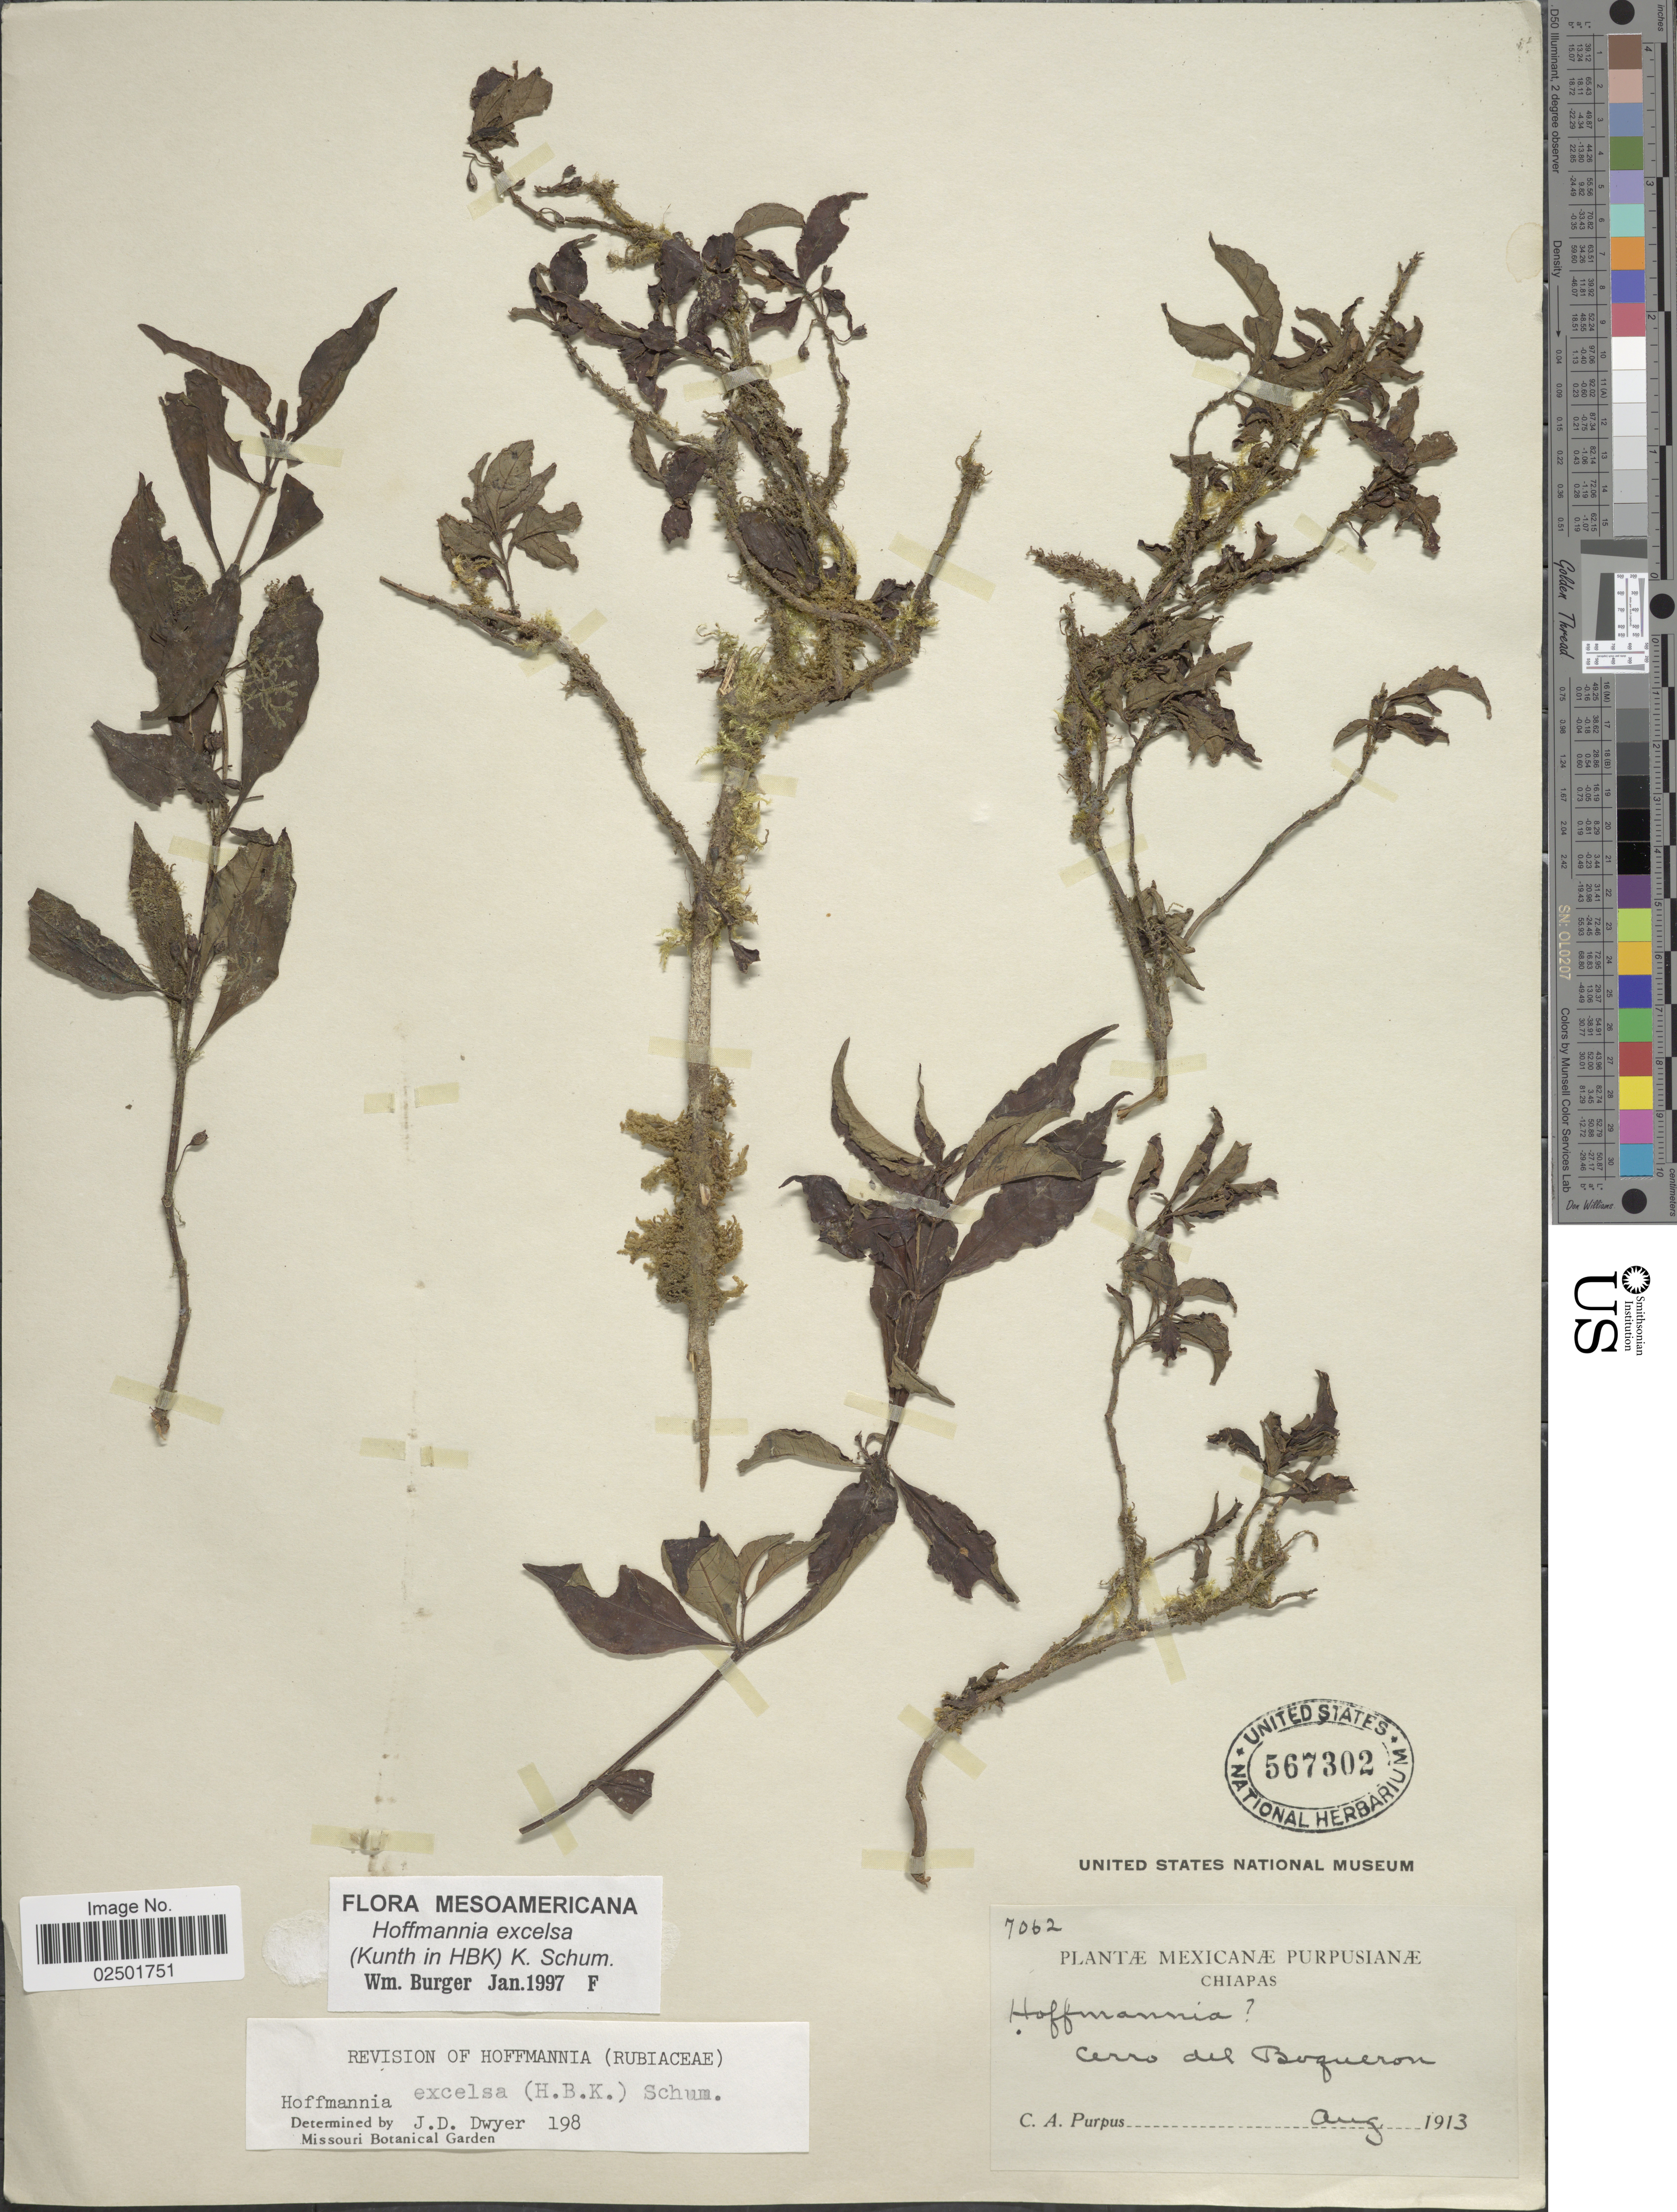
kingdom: Plantae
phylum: Tracheophyta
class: Magnoliopsida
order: Gentianales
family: Rubiaceae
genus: Hoffmannia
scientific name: Hoffmannia excelsa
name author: (Kunth) K. Schum.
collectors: C. A. Purpus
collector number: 7062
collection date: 1913-08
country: Mexico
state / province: Chiapas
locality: Cerro del Boqueron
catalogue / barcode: US 567302